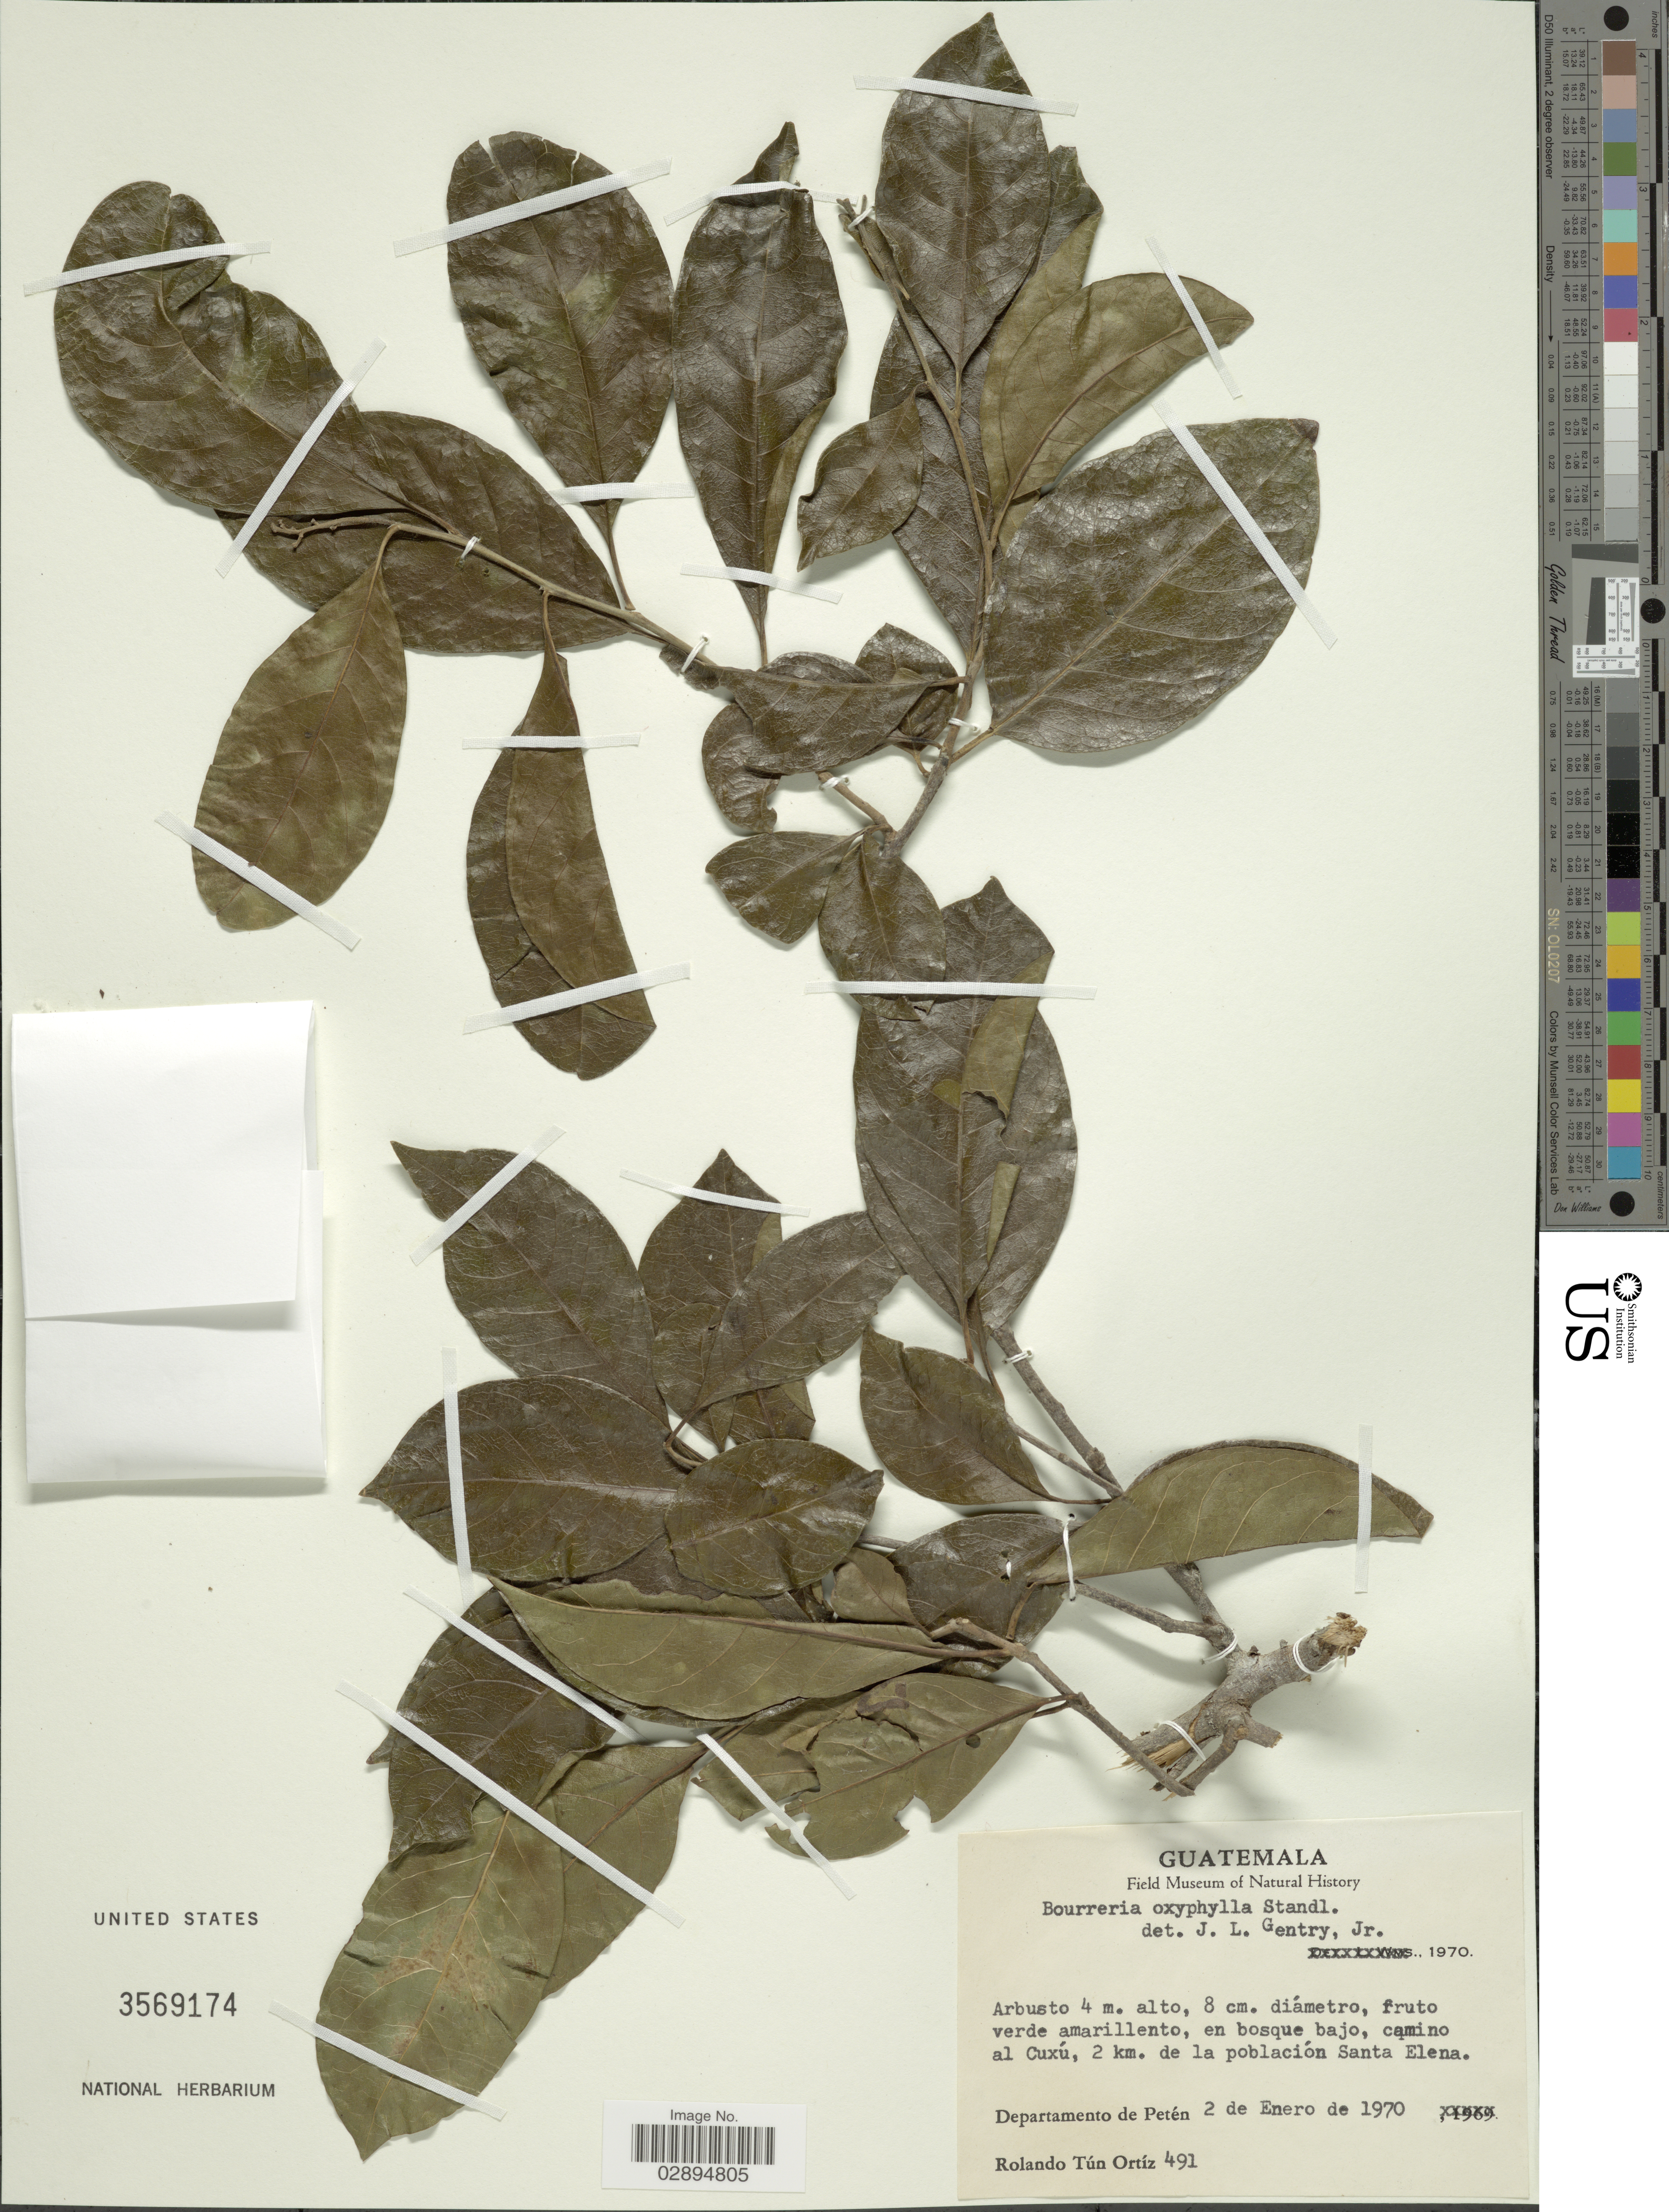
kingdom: Plantae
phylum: Tracheophyta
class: Magnoliopsida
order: Boraginales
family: Ehretiaceae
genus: Bourreria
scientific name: Bourreria oxyphylla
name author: Standl.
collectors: R. T. Ortíz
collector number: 491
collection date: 1970-01-02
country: Guatemala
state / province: El Petén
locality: En bosque bajo, camino al Cuxú, 2 km. de la población Santa Elena. Departamento de Petén.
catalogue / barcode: US 3569174